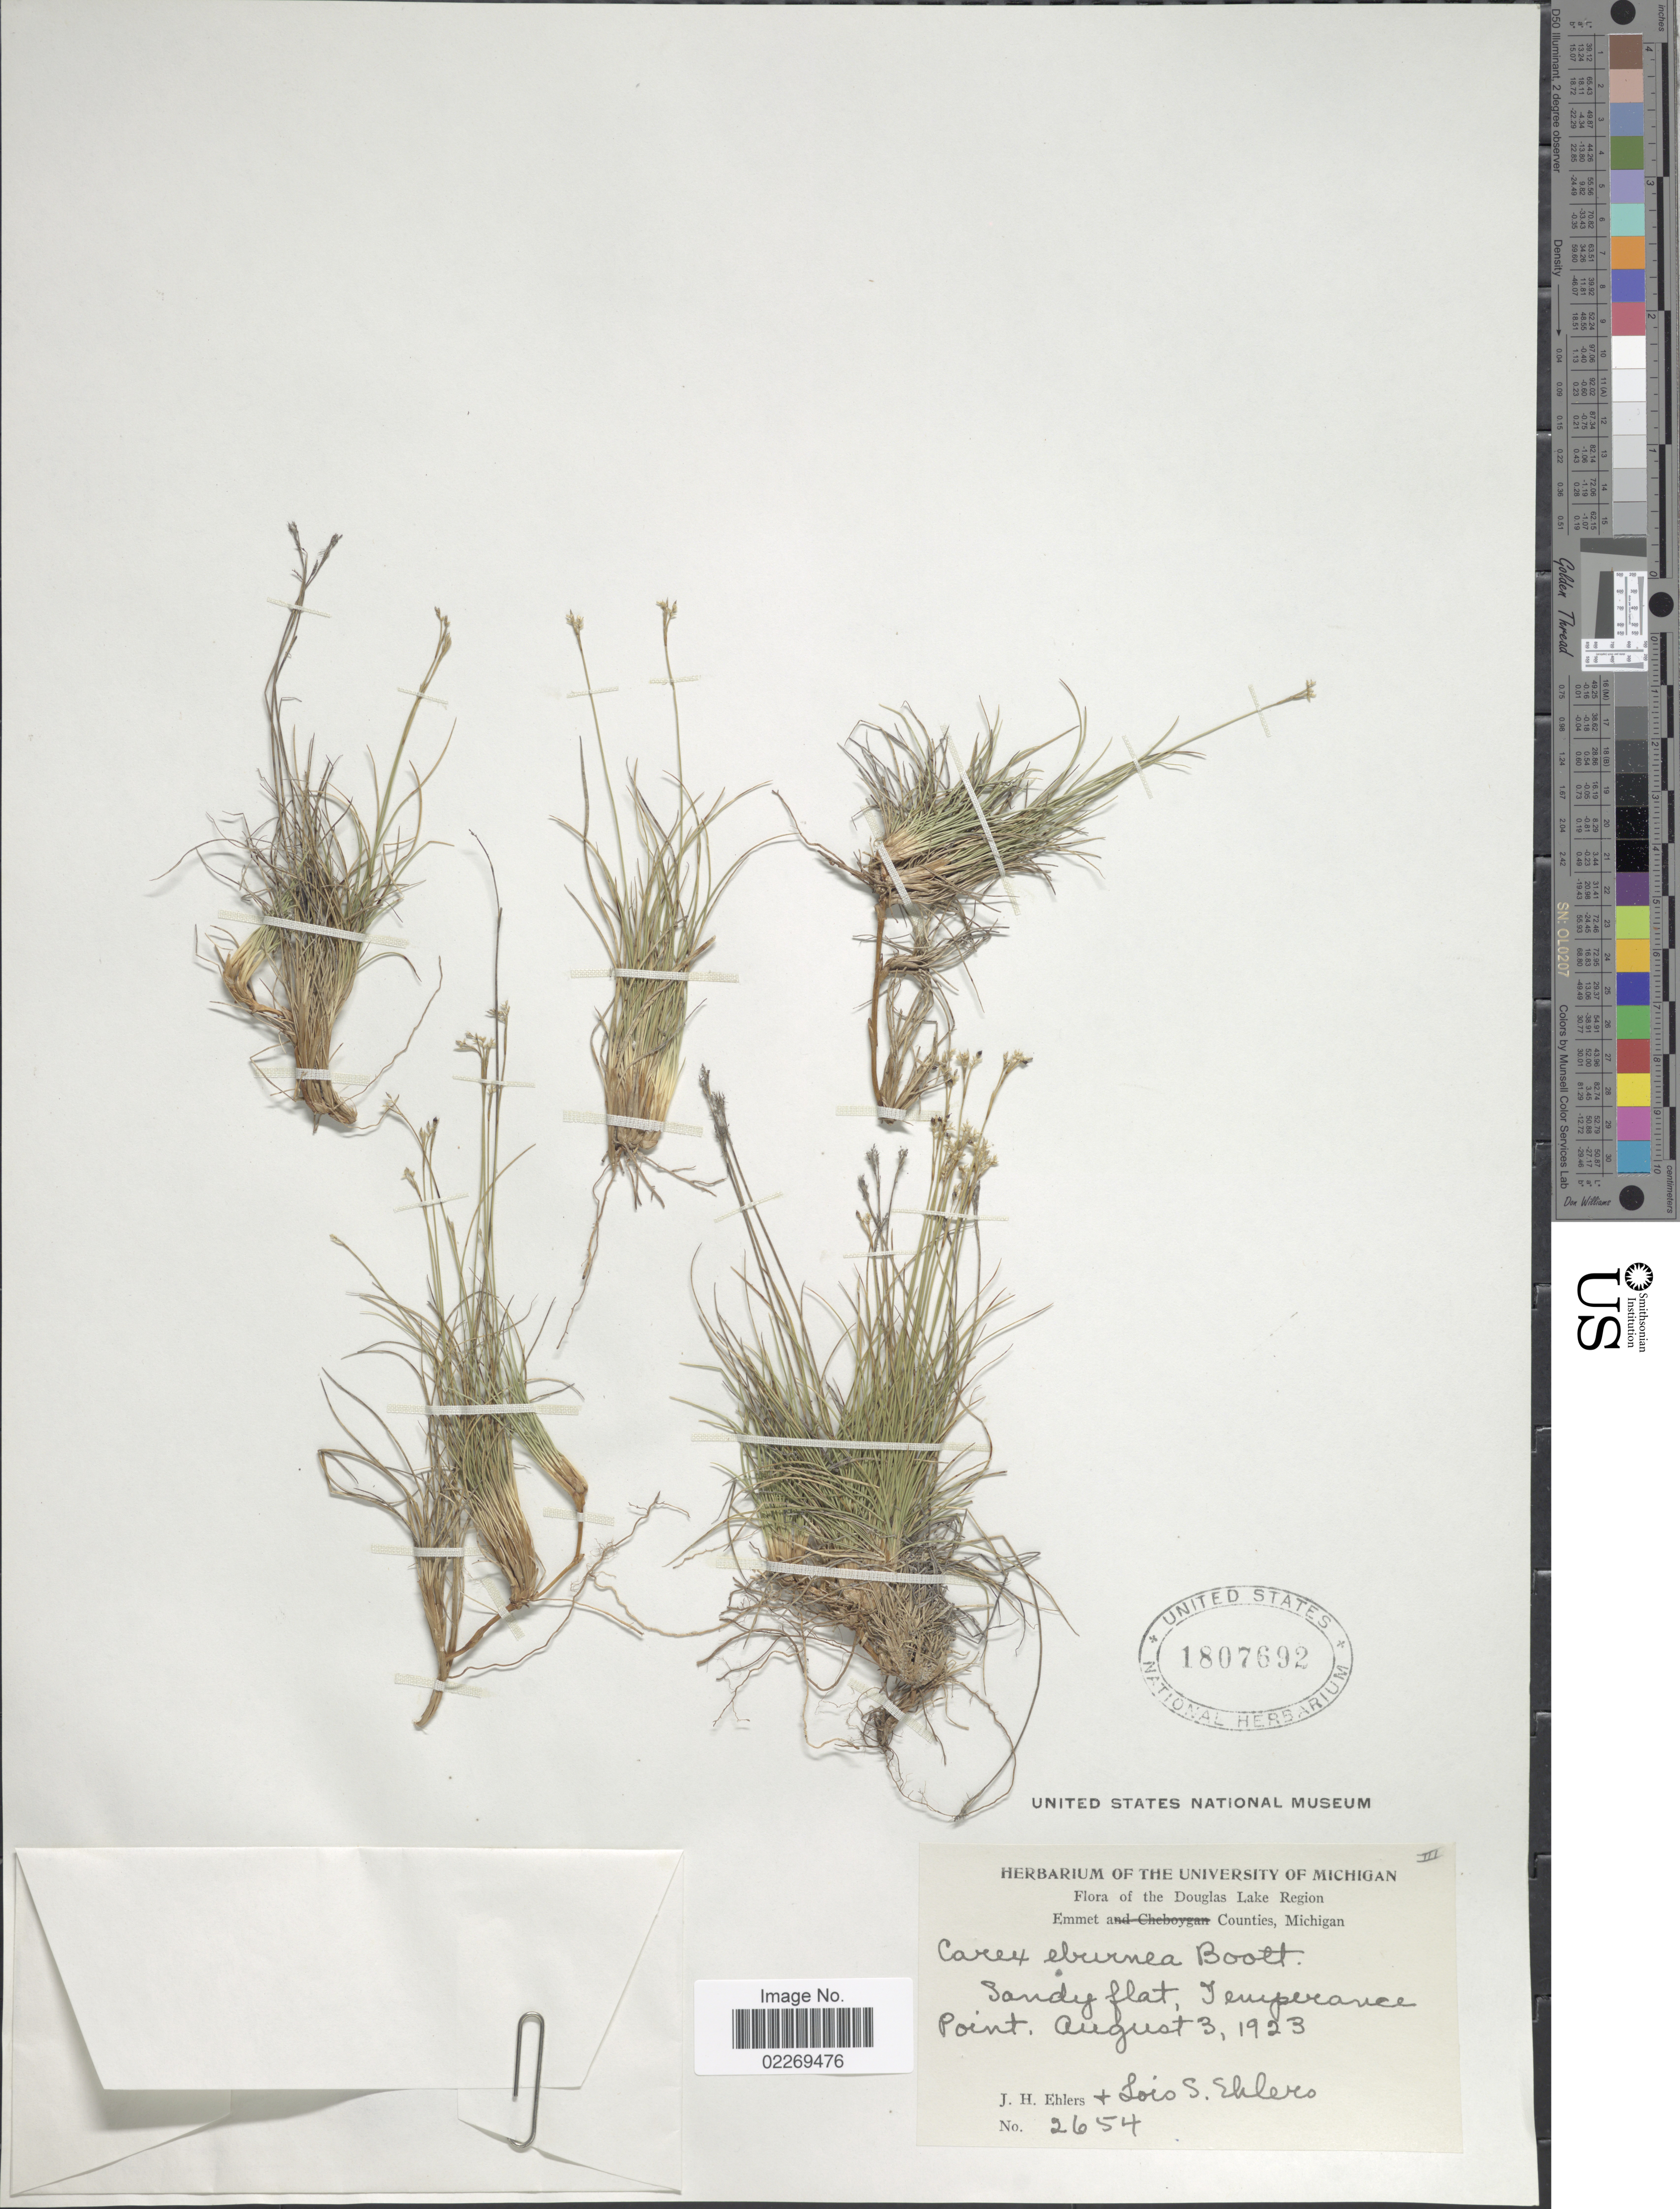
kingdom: Plantae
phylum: Tracheophyta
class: Liliopsida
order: Poales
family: Cyperaceae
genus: Carex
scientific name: Carex eburnea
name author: Boott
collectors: J. H. Ehlers & L. Ehlers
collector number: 2654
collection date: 1923-08-03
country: United States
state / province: Michigan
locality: Douglas Lake Region, Emmet Counties, Temperance Point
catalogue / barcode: US 1807692